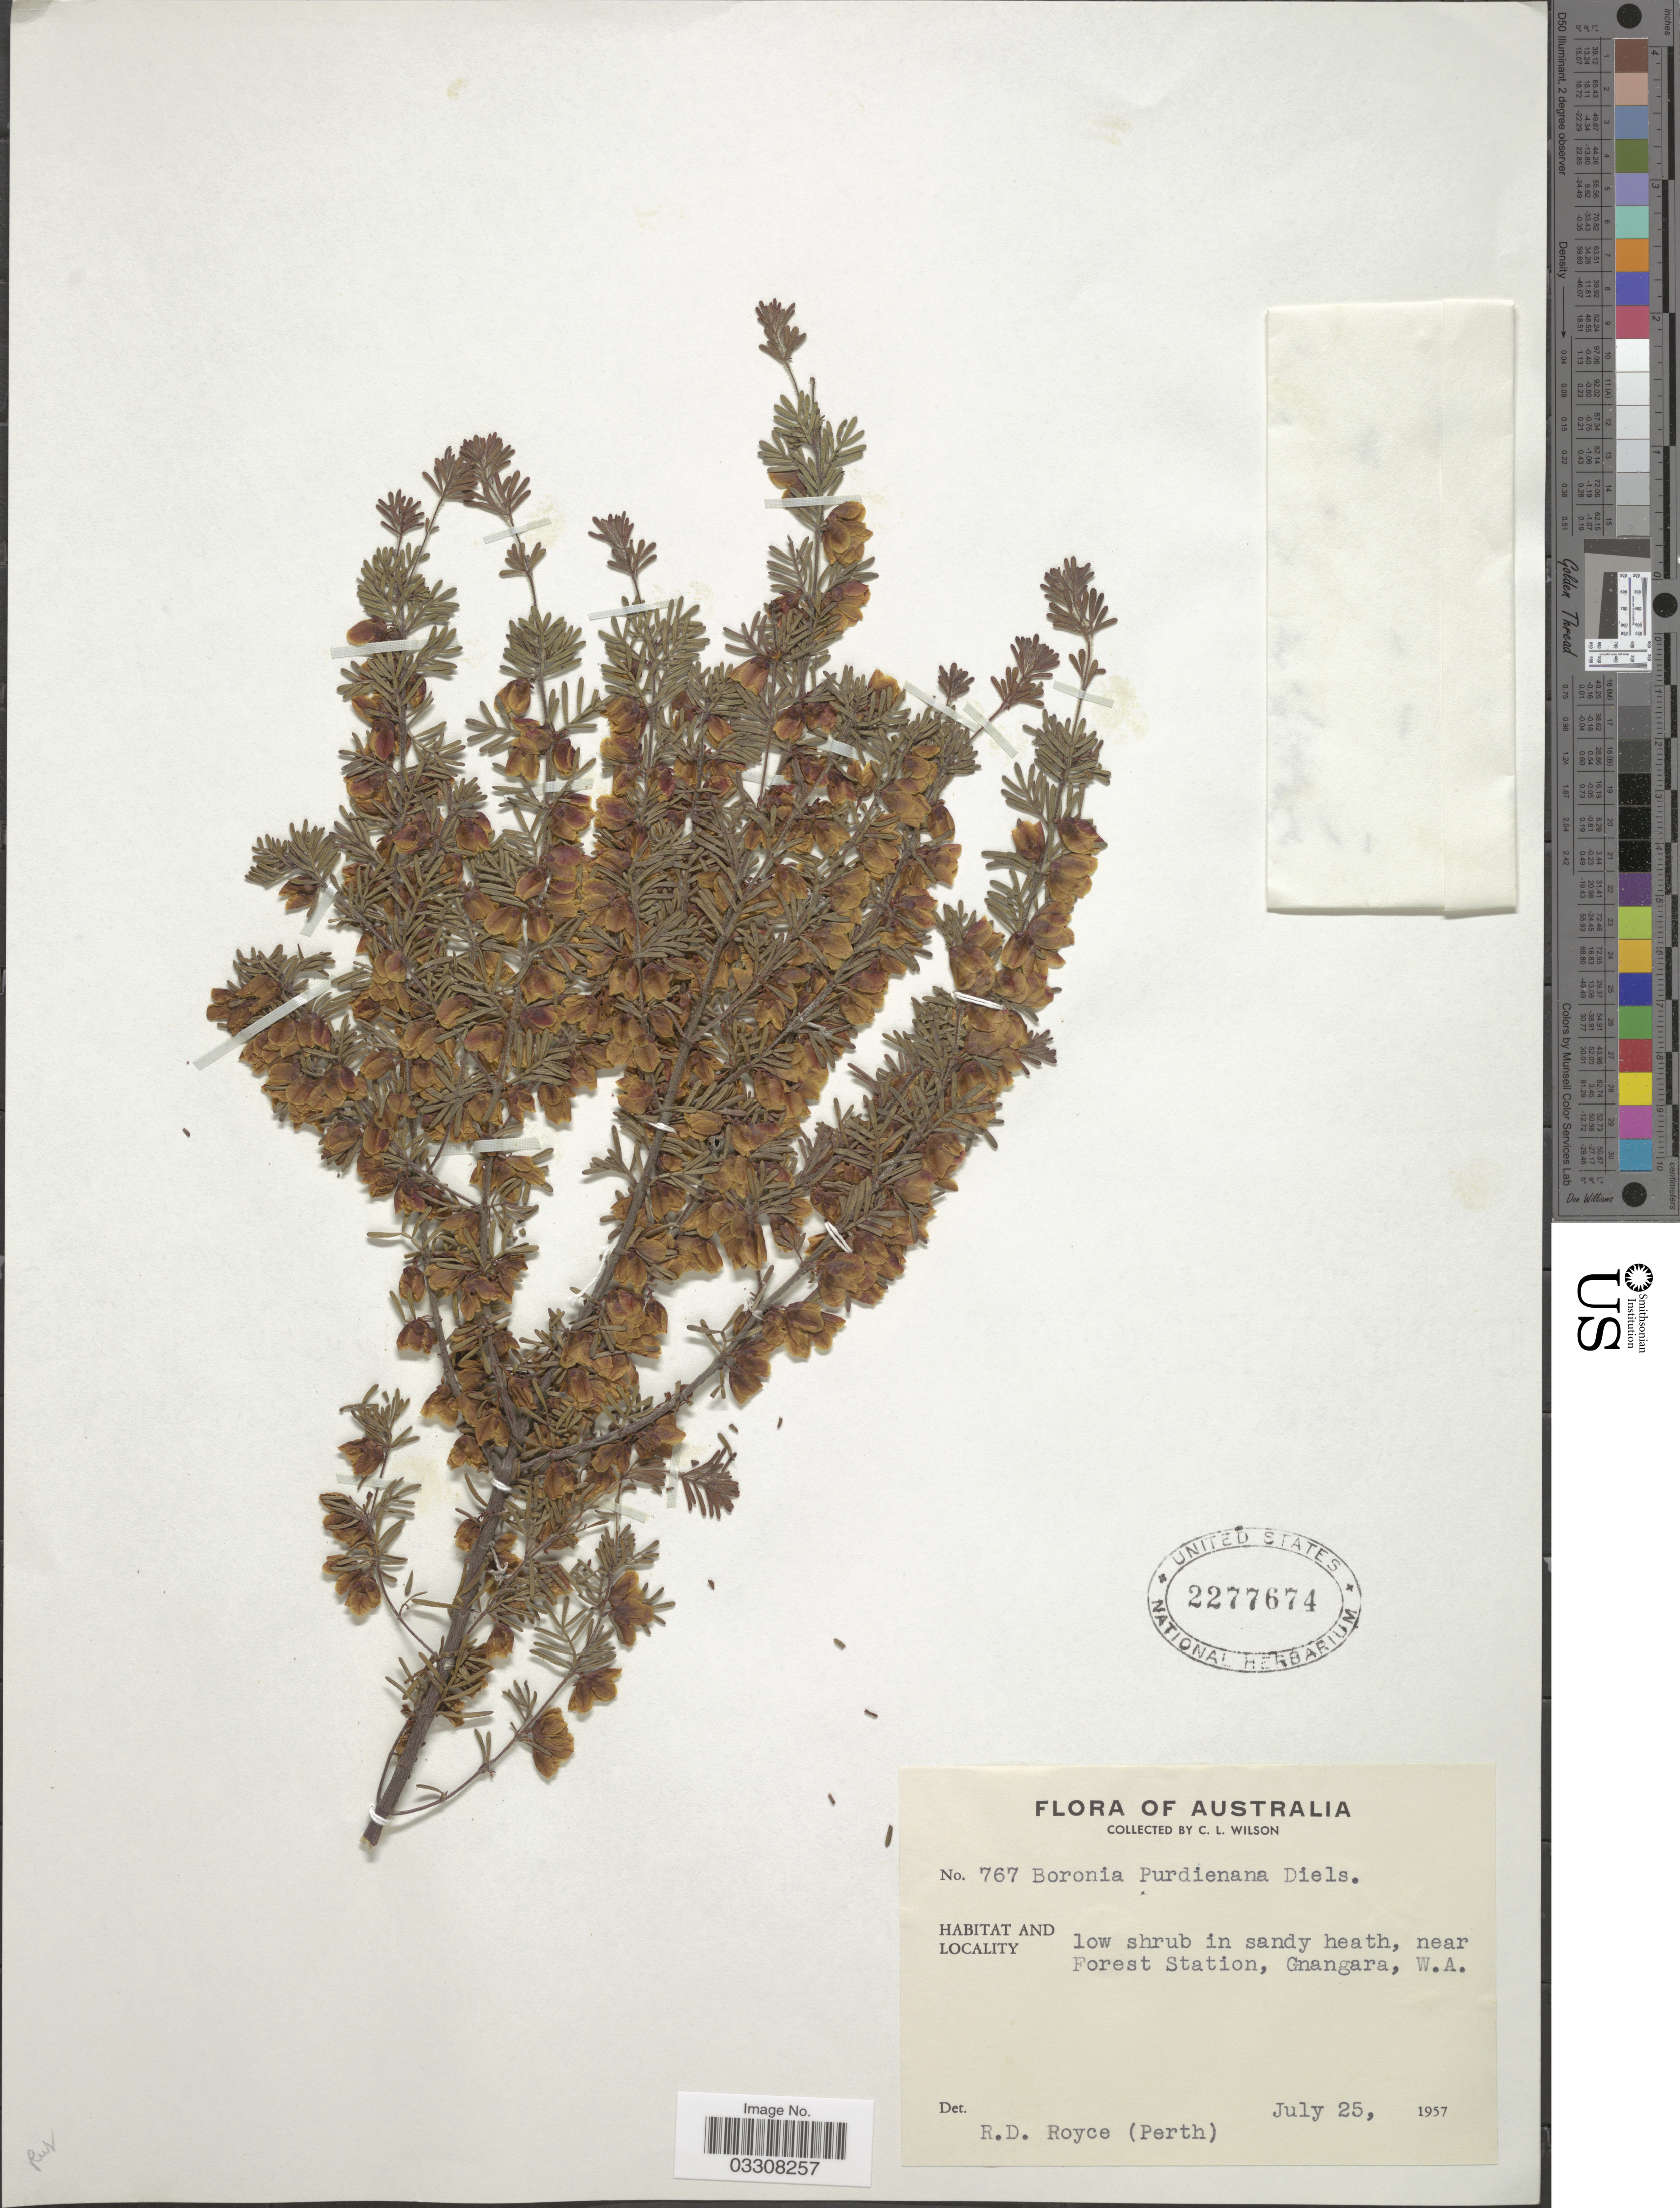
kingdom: Plantae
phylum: Tracheophyta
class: Magnoliopsida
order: Sapindales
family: Rutaceae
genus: Boronia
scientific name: Boronia purdieana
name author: Diels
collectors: C. L. Wilson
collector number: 767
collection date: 1957-07-25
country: Australia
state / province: Western Australia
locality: Near Forest Station, Gnangara.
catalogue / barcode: US 2277674